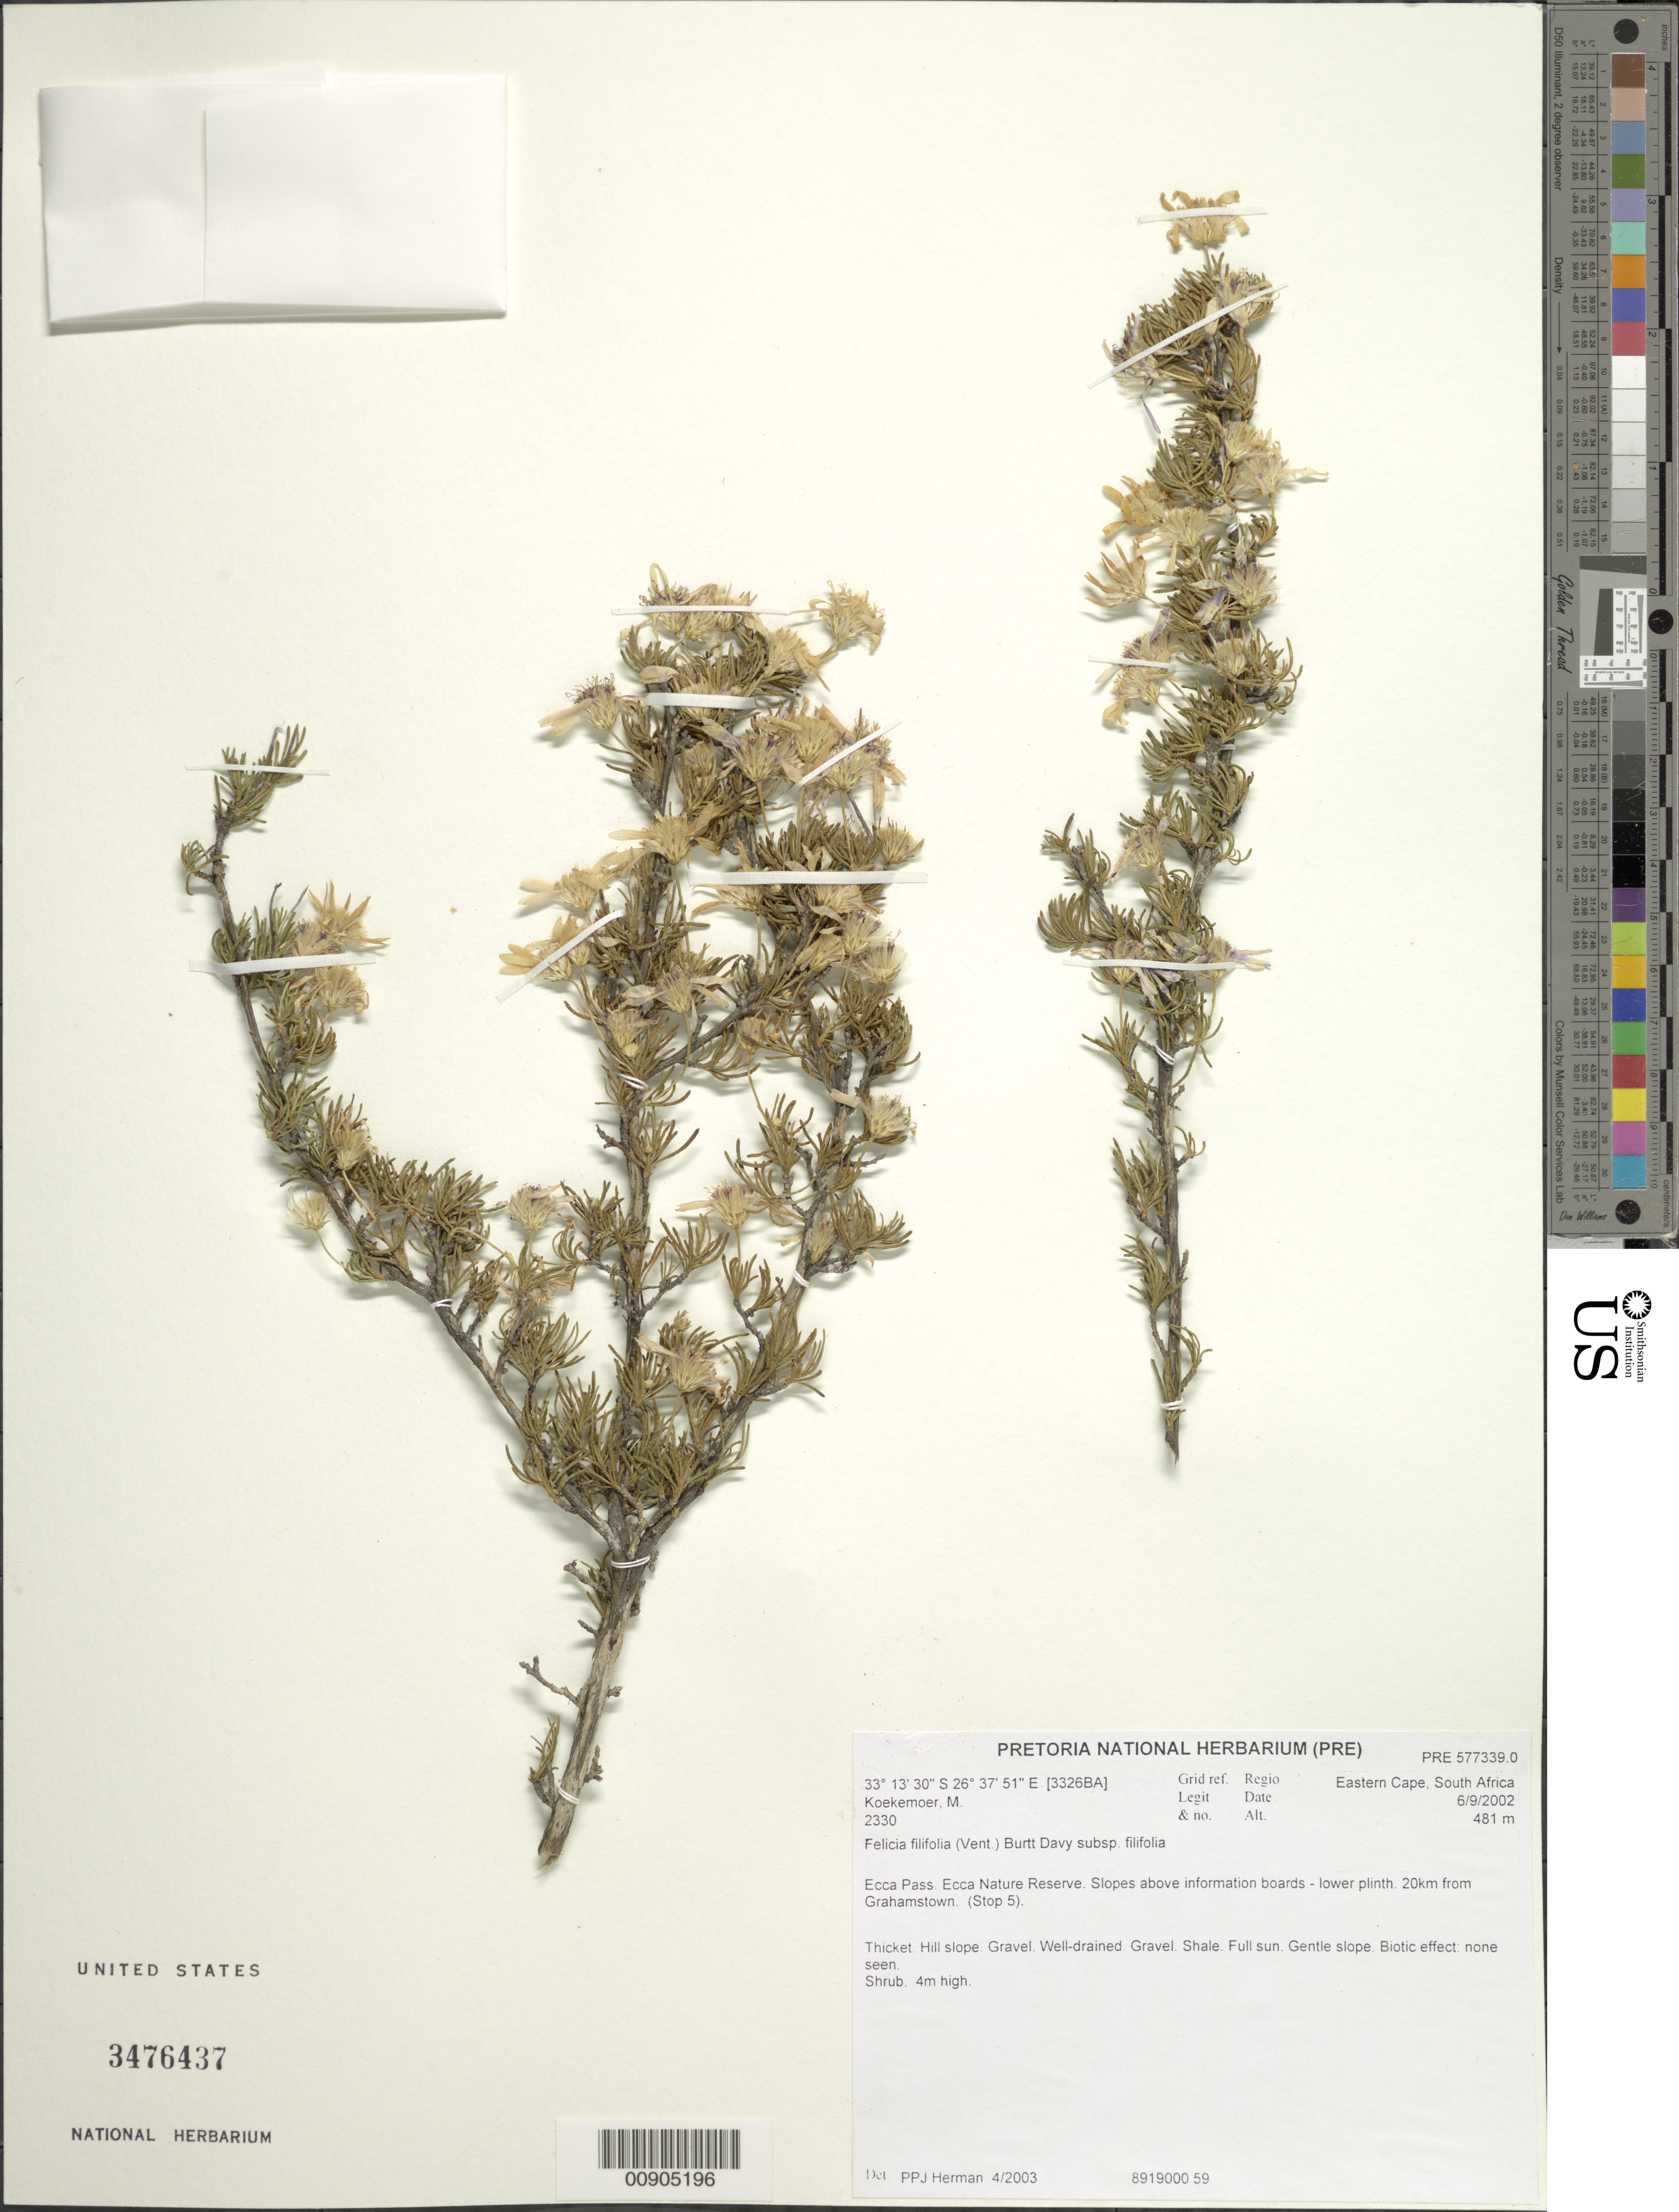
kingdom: Plantae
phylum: Tracheophyta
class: Magnoliopsida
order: Asterales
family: Asteraceae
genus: Felicia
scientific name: Felicia filifolia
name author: (Vent.) Burtt Davy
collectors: M. Koekemoer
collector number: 2330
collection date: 2002-09-06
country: South Africa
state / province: Eastern Cape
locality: Ecca Pass, Ecca Nature Reserve, 20 km from Grahamstown (Stop 5)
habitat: Thicket, hill slope, gravel, shale, well-drained, full sun, gentle slope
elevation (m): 481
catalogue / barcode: US 3476437